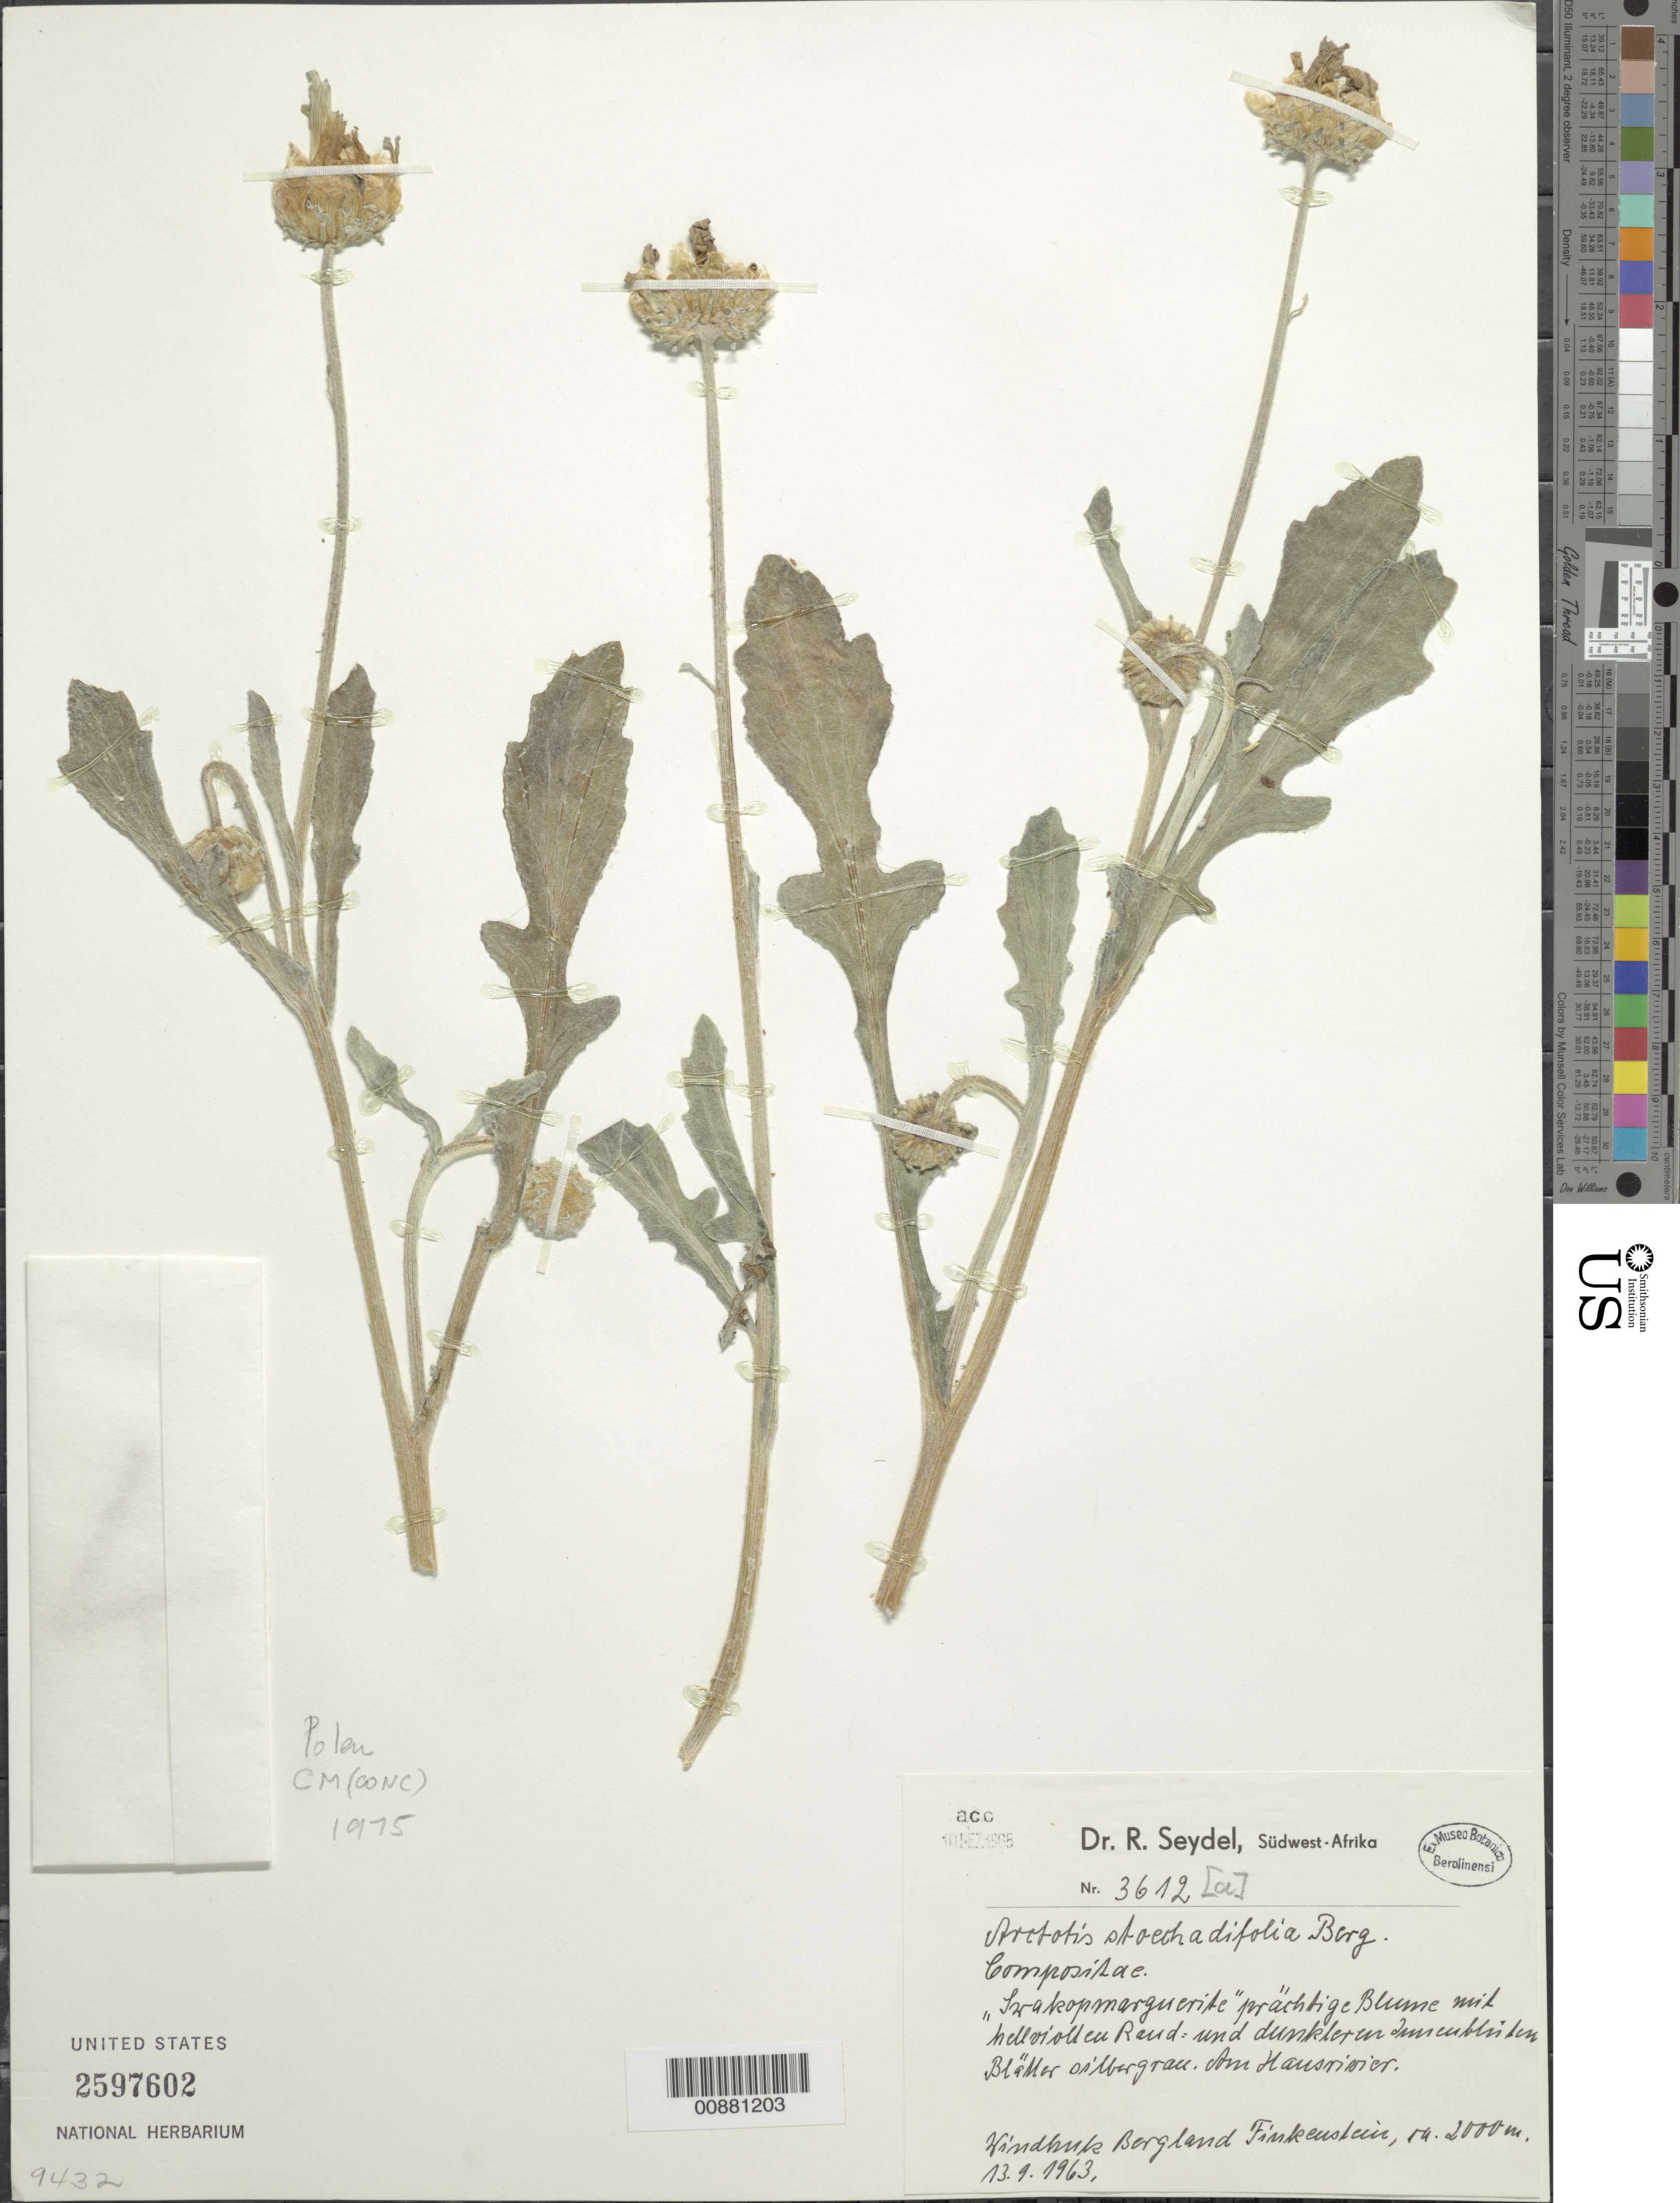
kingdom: Plantae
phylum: Tracheophyta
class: Magnoliopsida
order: Asterales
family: Asteraceae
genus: Arctotis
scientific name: Arctotis stoechadifolia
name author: P.J. Bergius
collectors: R. Seydel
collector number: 3612 a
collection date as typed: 13 September 1963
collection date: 1963-09-13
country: South Africa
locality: Hindhuk Bergland Finkeuslein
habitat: Im Hausrivier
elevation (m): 2000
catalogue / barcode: US 2597602